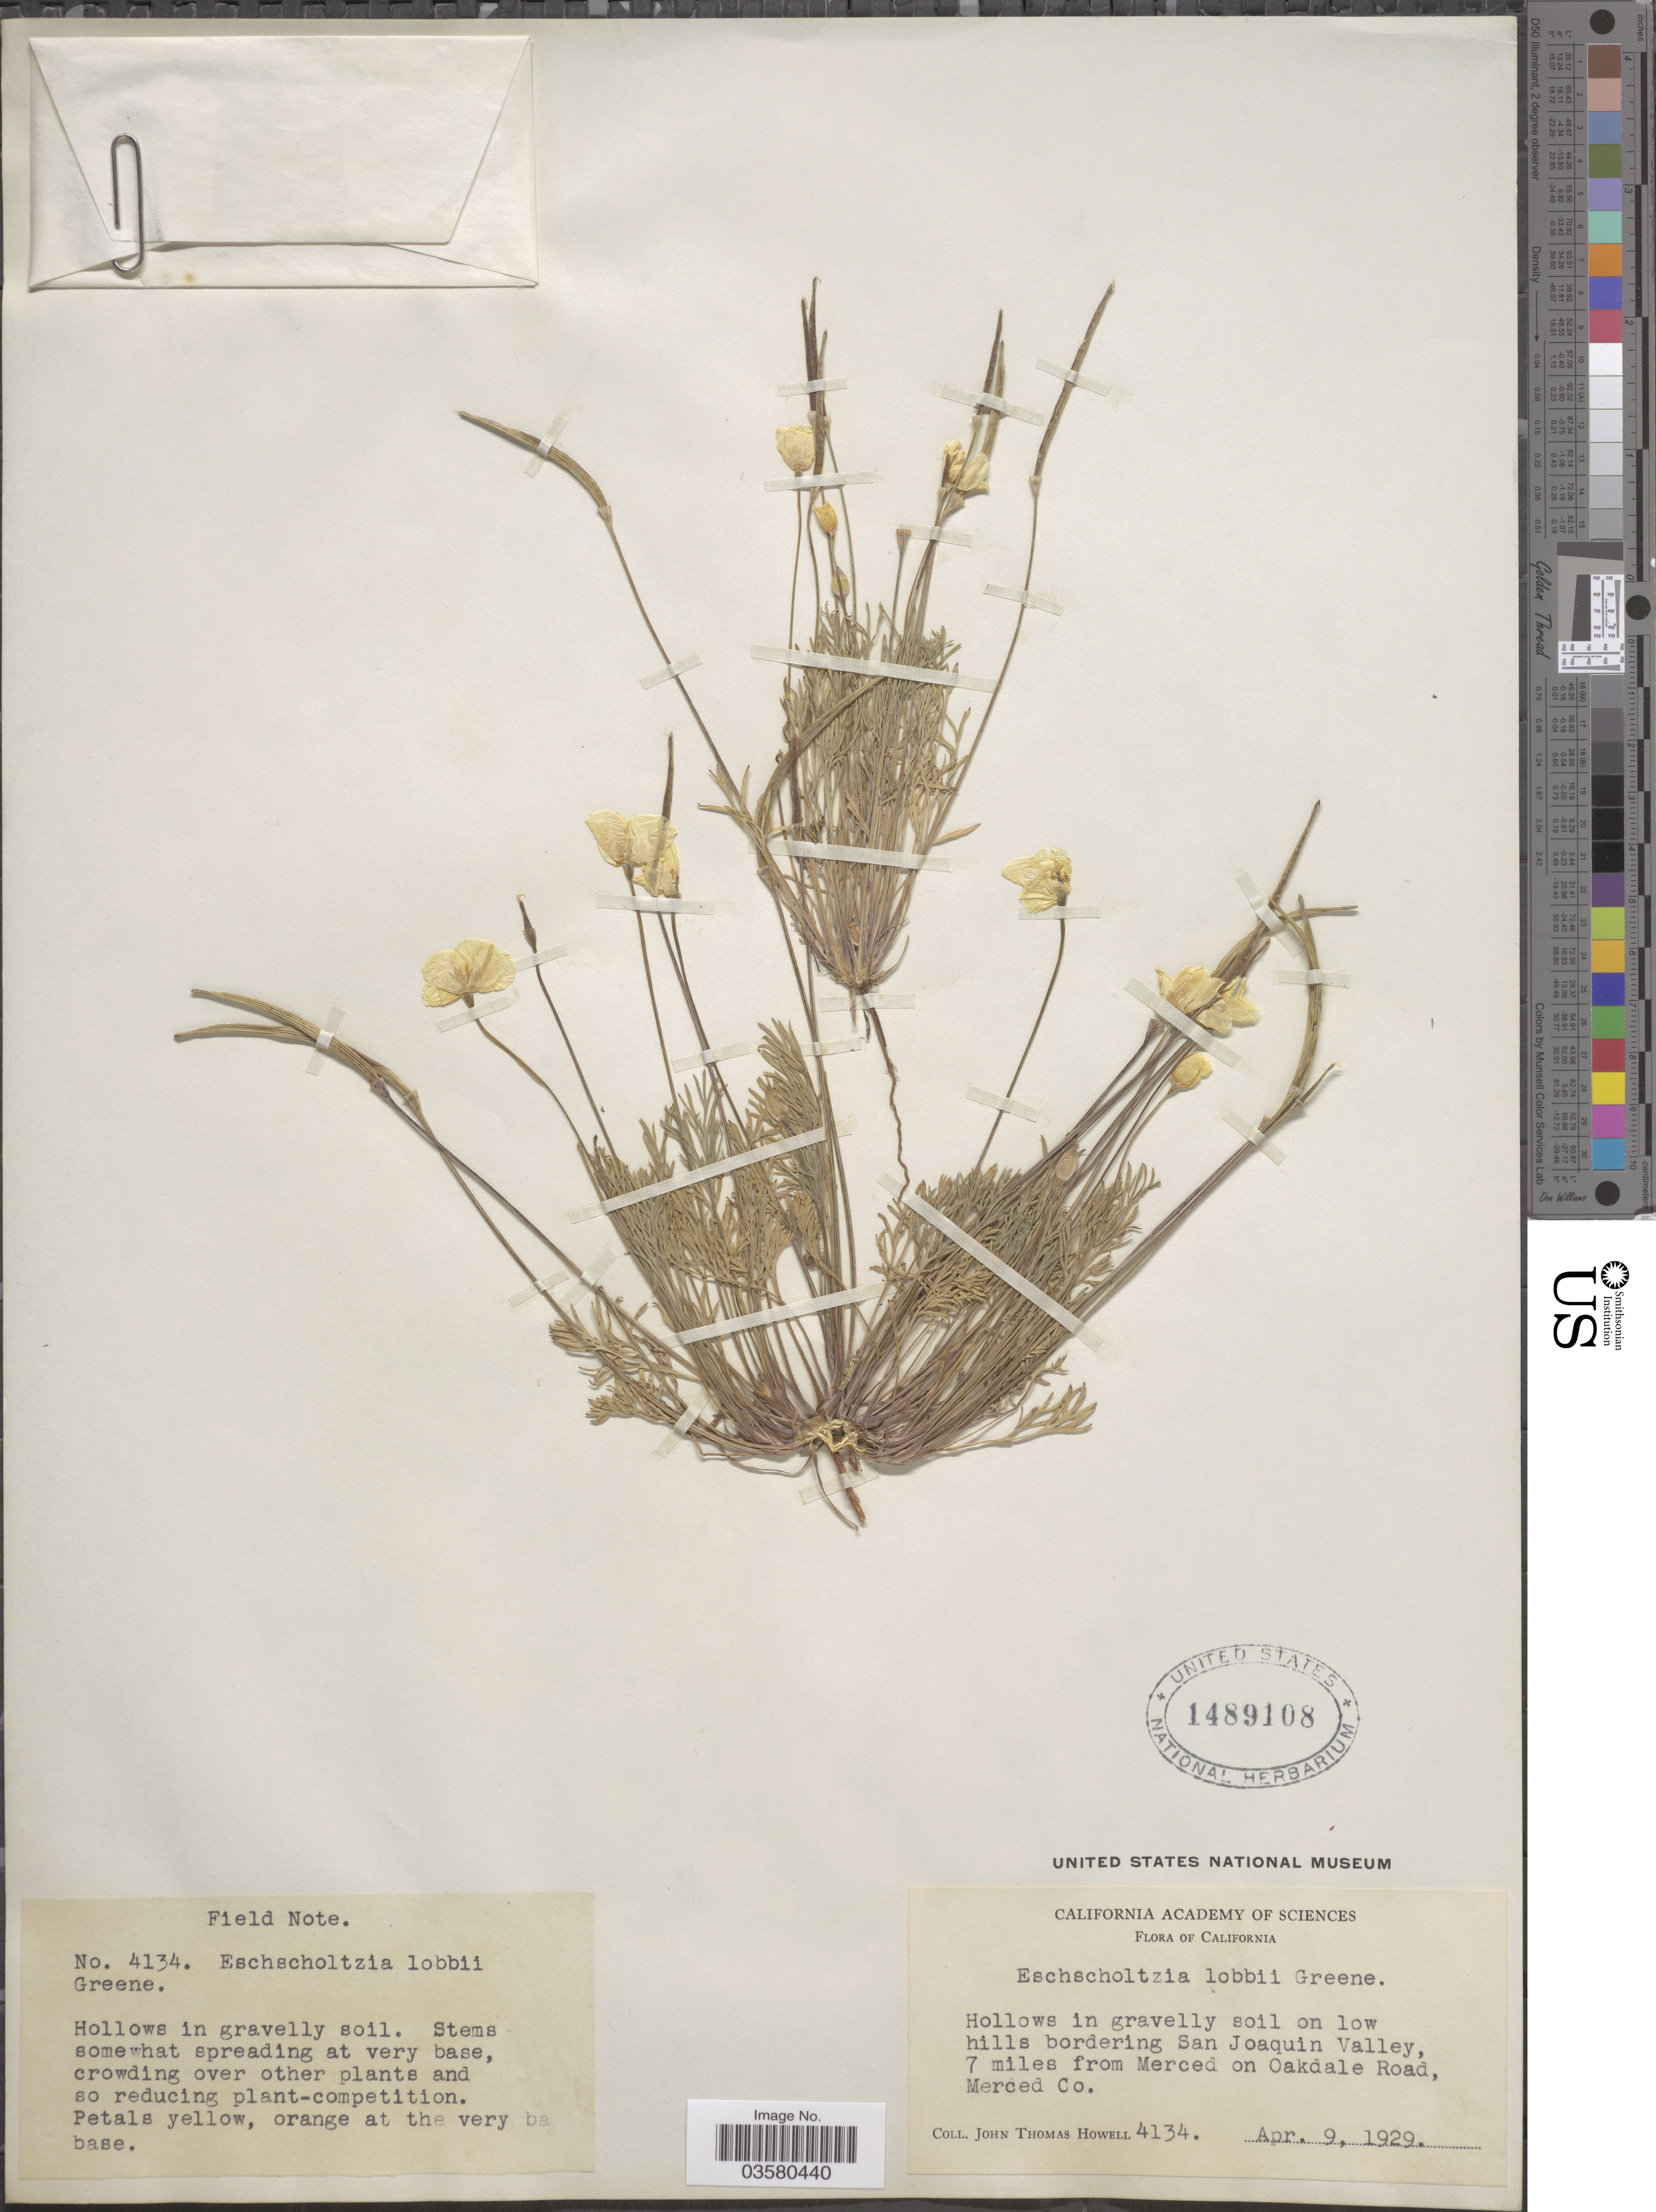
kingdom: Plantae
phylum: Tracheophyta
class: Magnoliopsida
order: Ranunculales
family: Papaveraceae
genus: Eschscholzia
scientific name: Eschscholzia lobbii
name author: Greene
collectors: J. T. Howell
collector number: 4134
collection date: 1929-04-09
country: United States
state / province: California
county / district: Merced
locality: On low hills bordering San Joaquin Valley, 7 miles from Merced on Oakdale Road, Merced Co.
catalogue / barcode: US 1489108